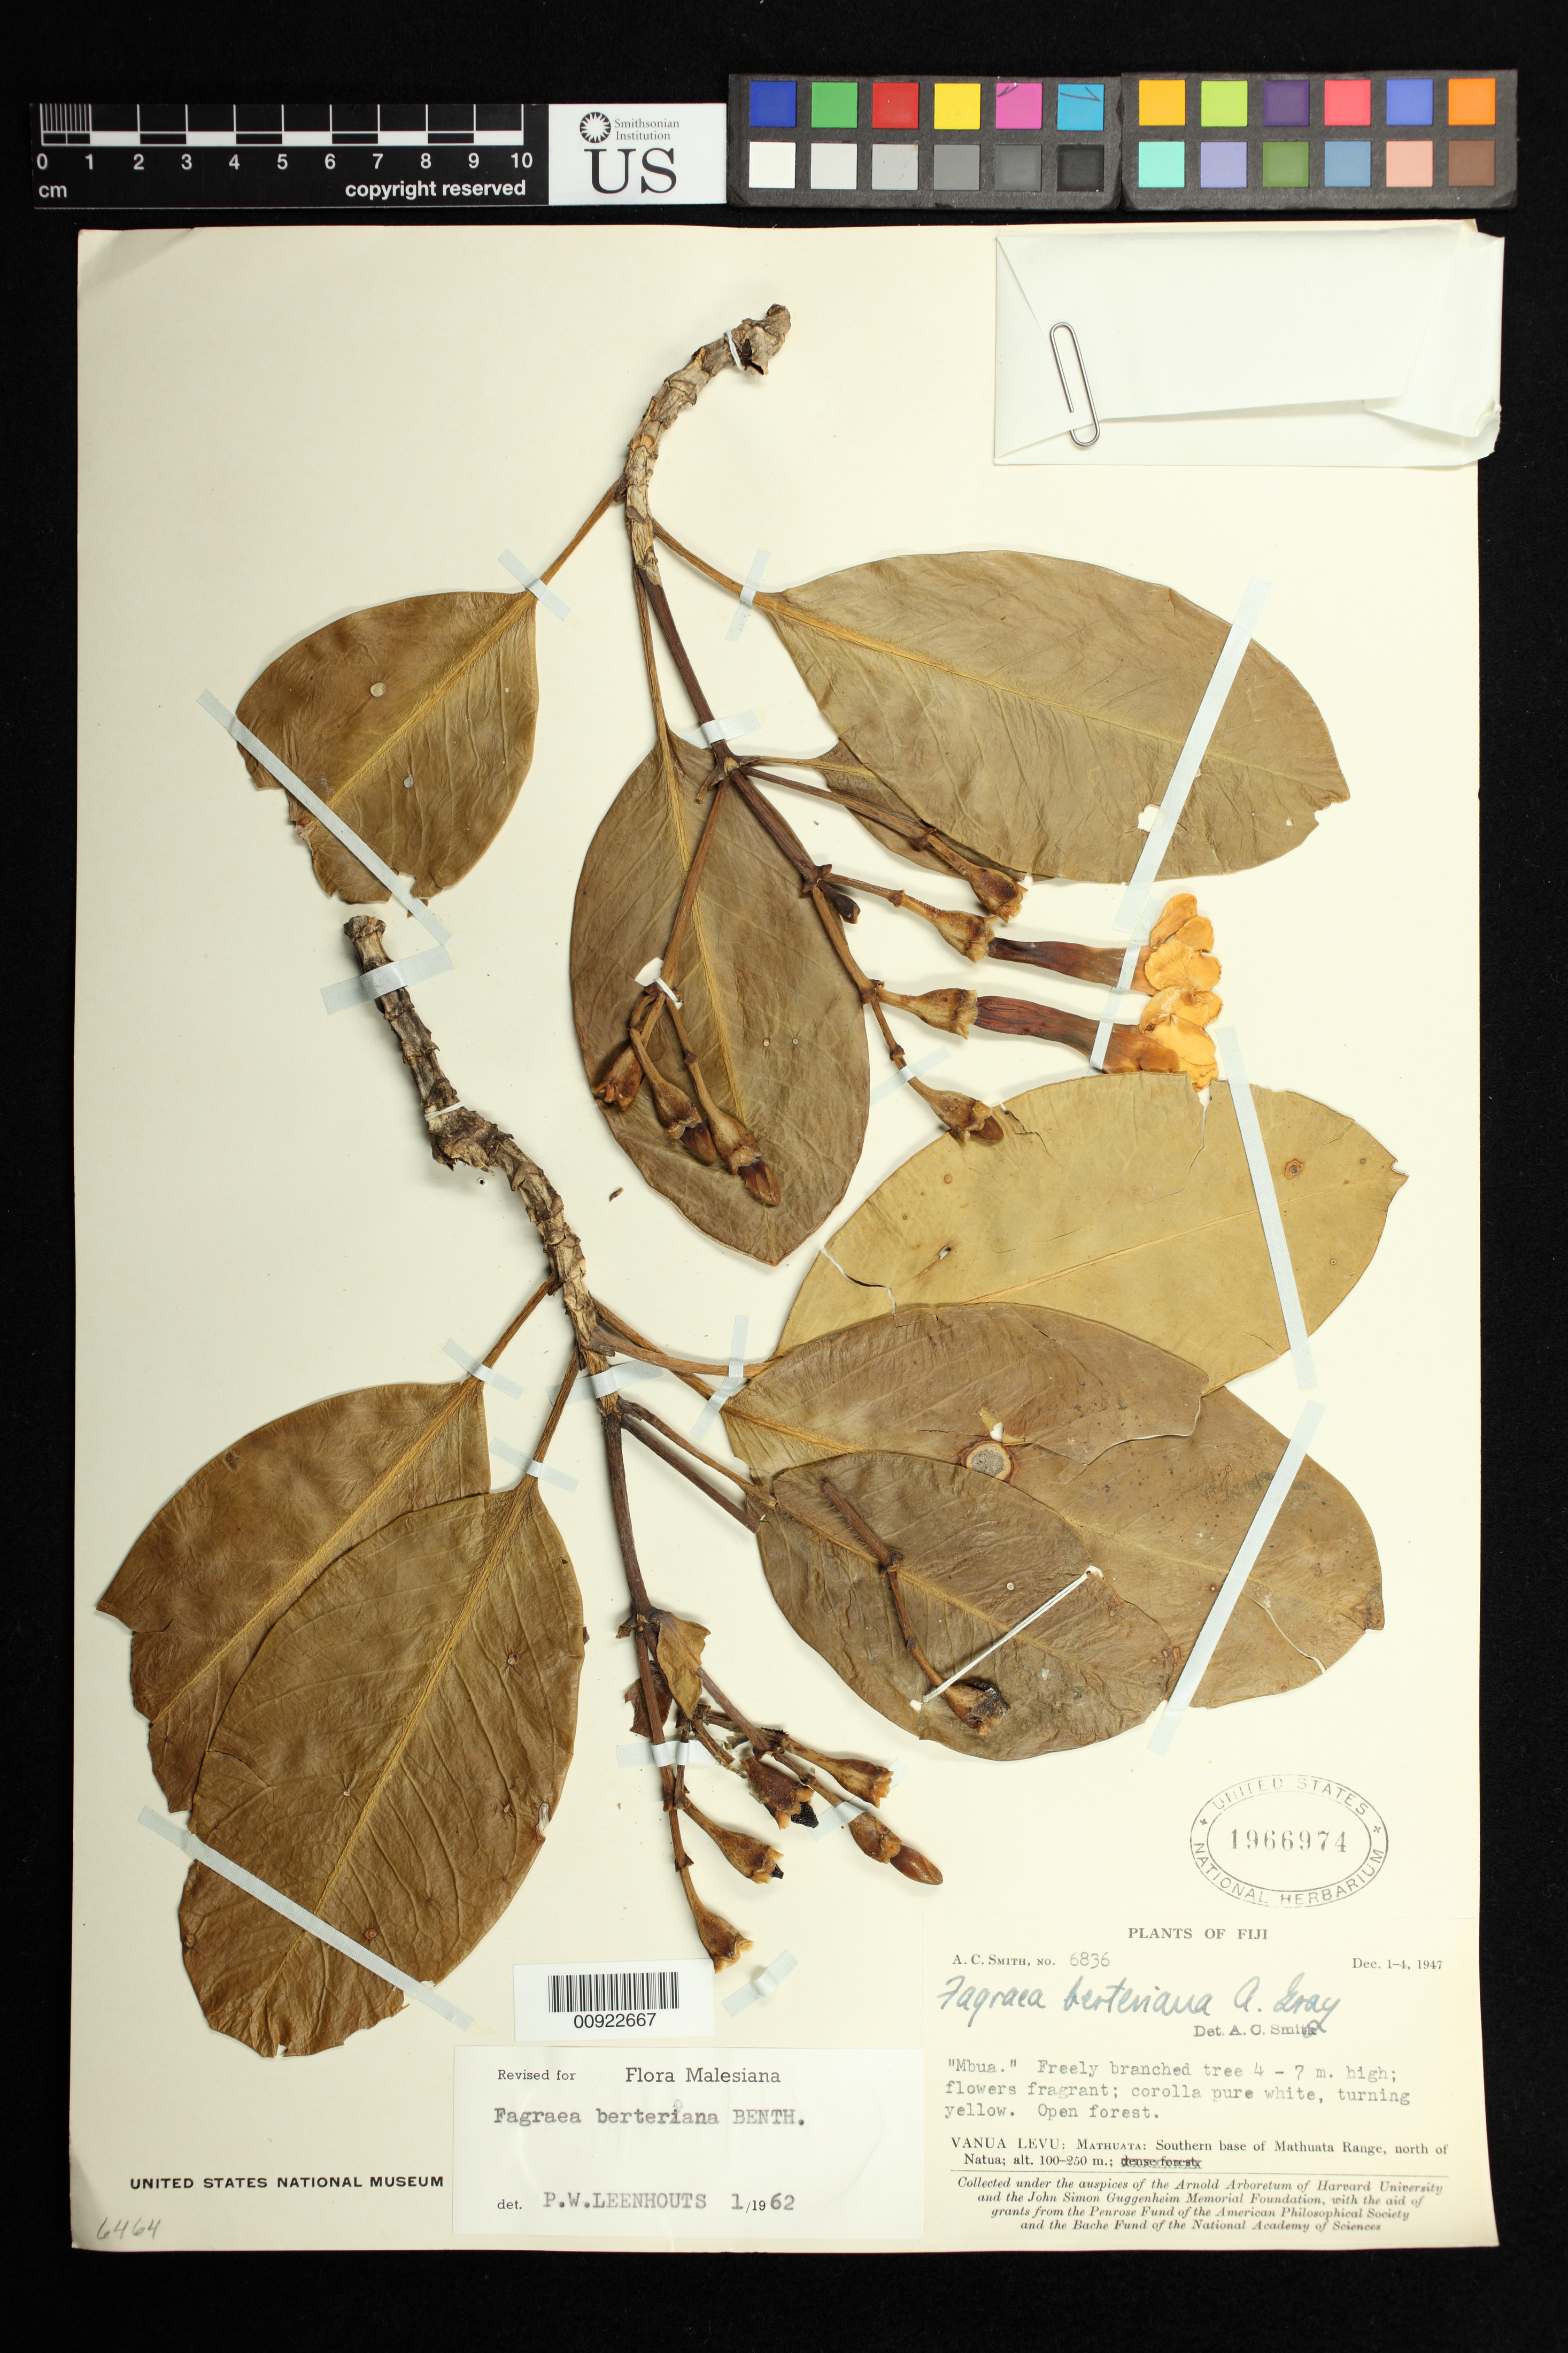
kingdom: Plantae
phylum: Tracheophyta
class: Magnoliopsida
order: Gentianales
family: Gentianaceae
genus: Fagraea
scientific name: Fagraea berteroana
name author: A. Gray ex Benth.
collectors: C. A. Smith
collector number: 6836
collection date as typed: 01 Dec 1947 to 04 Dec 1947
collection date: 1947-12-01/1947-12-04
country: Fiji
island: Macuata-i-wai [Mathuata-i-wai]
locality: Mathuata: Southern base of Mathuata Range, N of Natua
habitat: Open forest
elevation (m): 100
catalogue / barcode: US 1966974